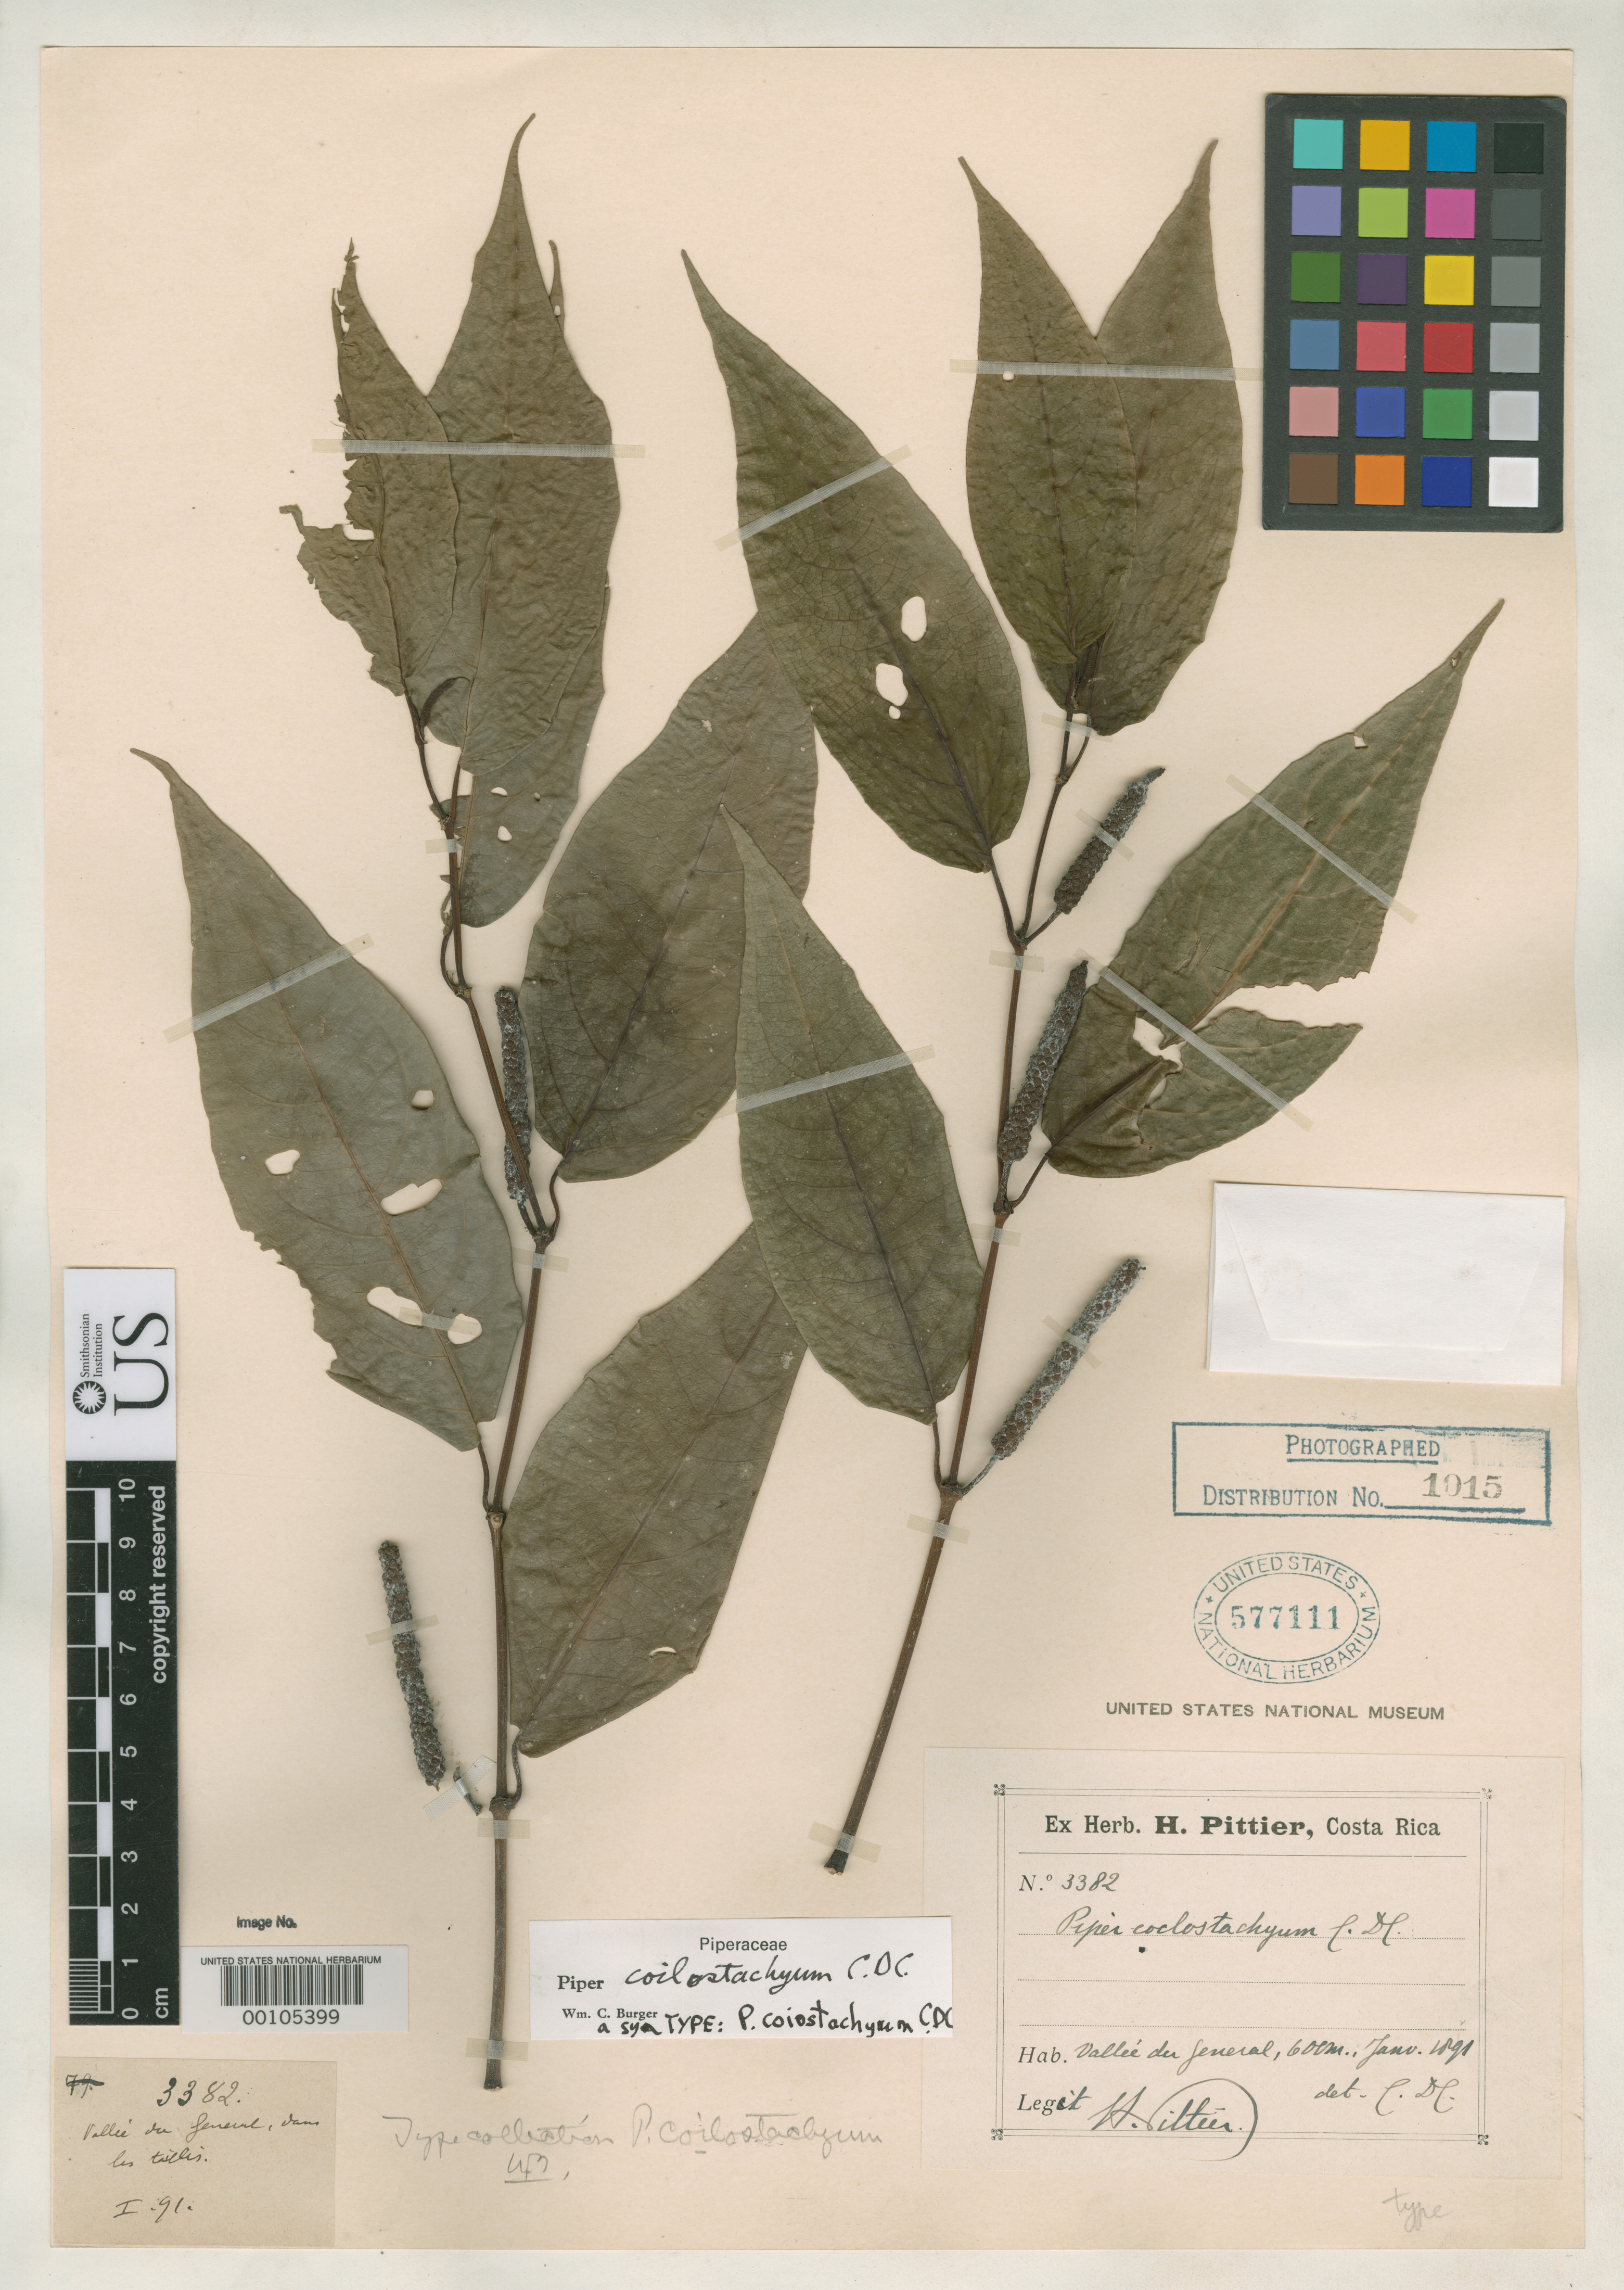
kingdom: Plantae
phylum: Tracheophyta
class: Magnoliopsida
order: Piperales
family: Piperaceae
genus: Piper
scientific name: Piper coilostachyum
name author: C. DC.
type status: Syntype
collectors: A. Tonduz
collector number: Pittier 3382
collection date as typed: Jan 1891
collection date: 1891-01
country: Costa Rica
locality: Vallee de General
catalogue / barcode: US 577111